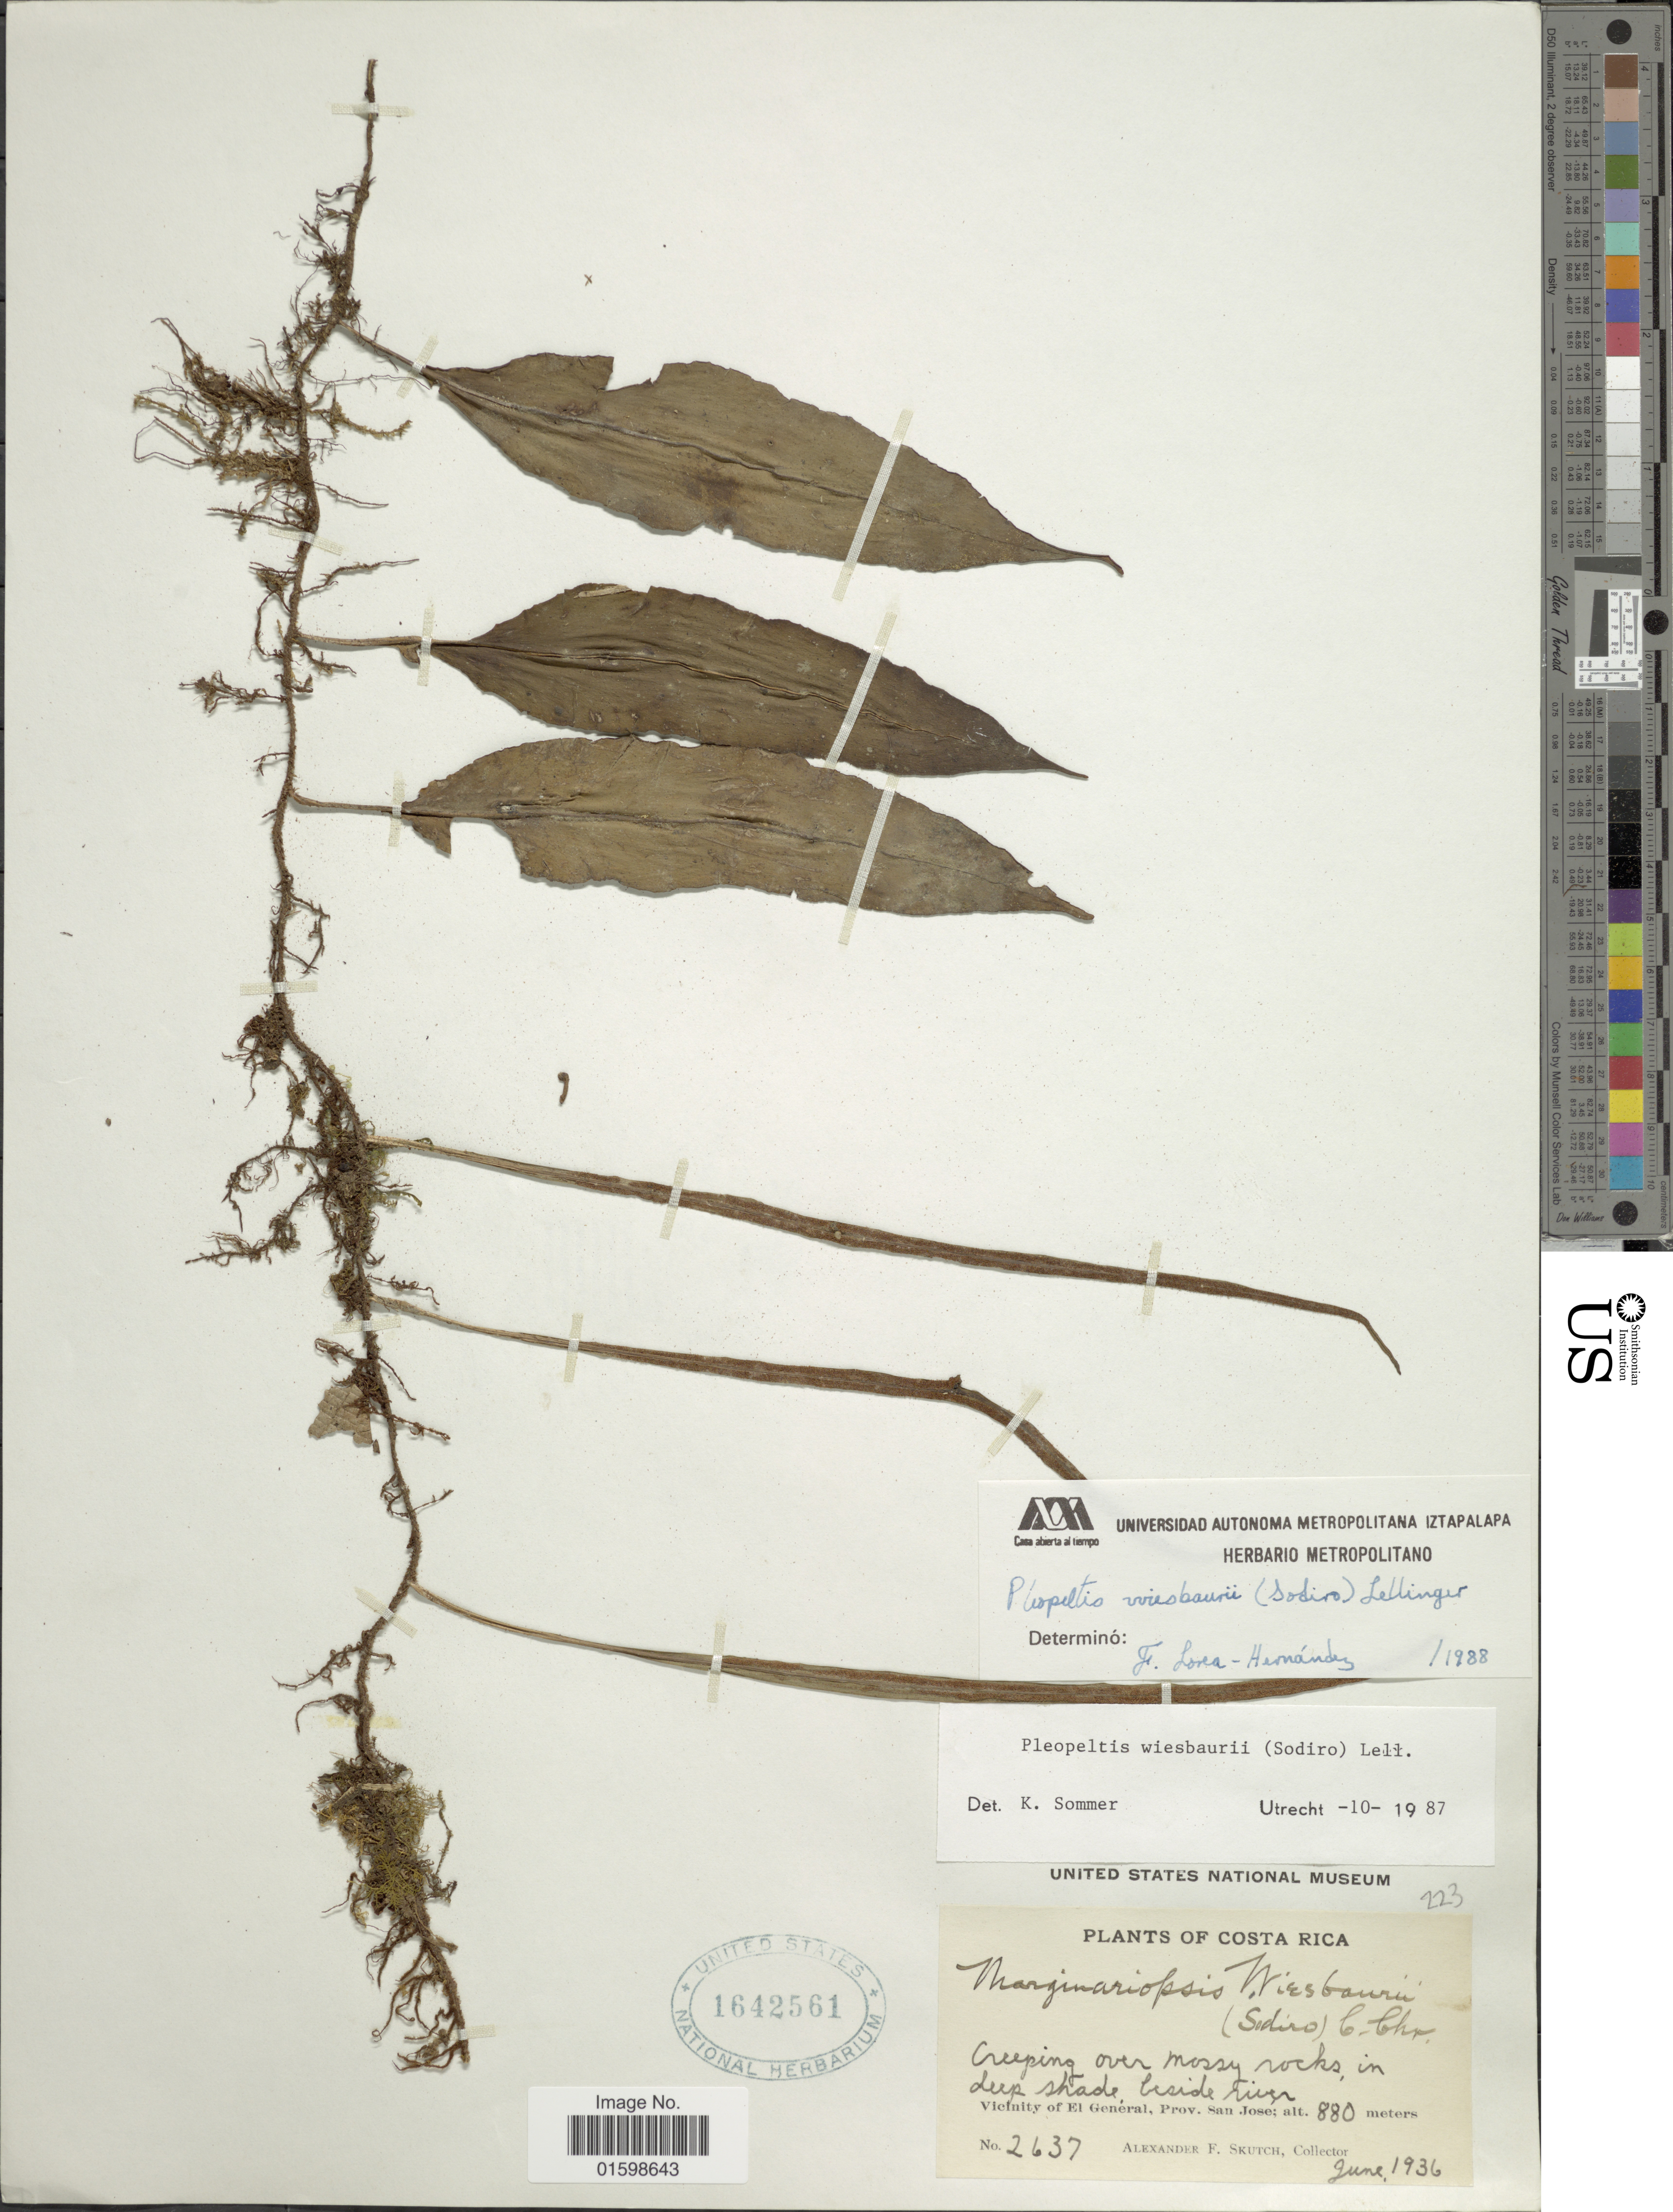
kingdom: Plantae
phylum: Tracheophyta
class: Polypodiopsida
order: Polypodiales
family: Polypodiaceae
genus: Pleopeltis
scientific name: Pleopeltis wiesbaurii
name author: (Sodiro) Lellinger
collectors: A. F. Skutch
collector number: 2637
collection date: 1936-06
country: Costa Rica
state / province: San José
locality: Creeping over mossy rocks in deep shade, beside river, Vicinity of El General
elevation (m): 880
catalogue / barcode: US 1642561